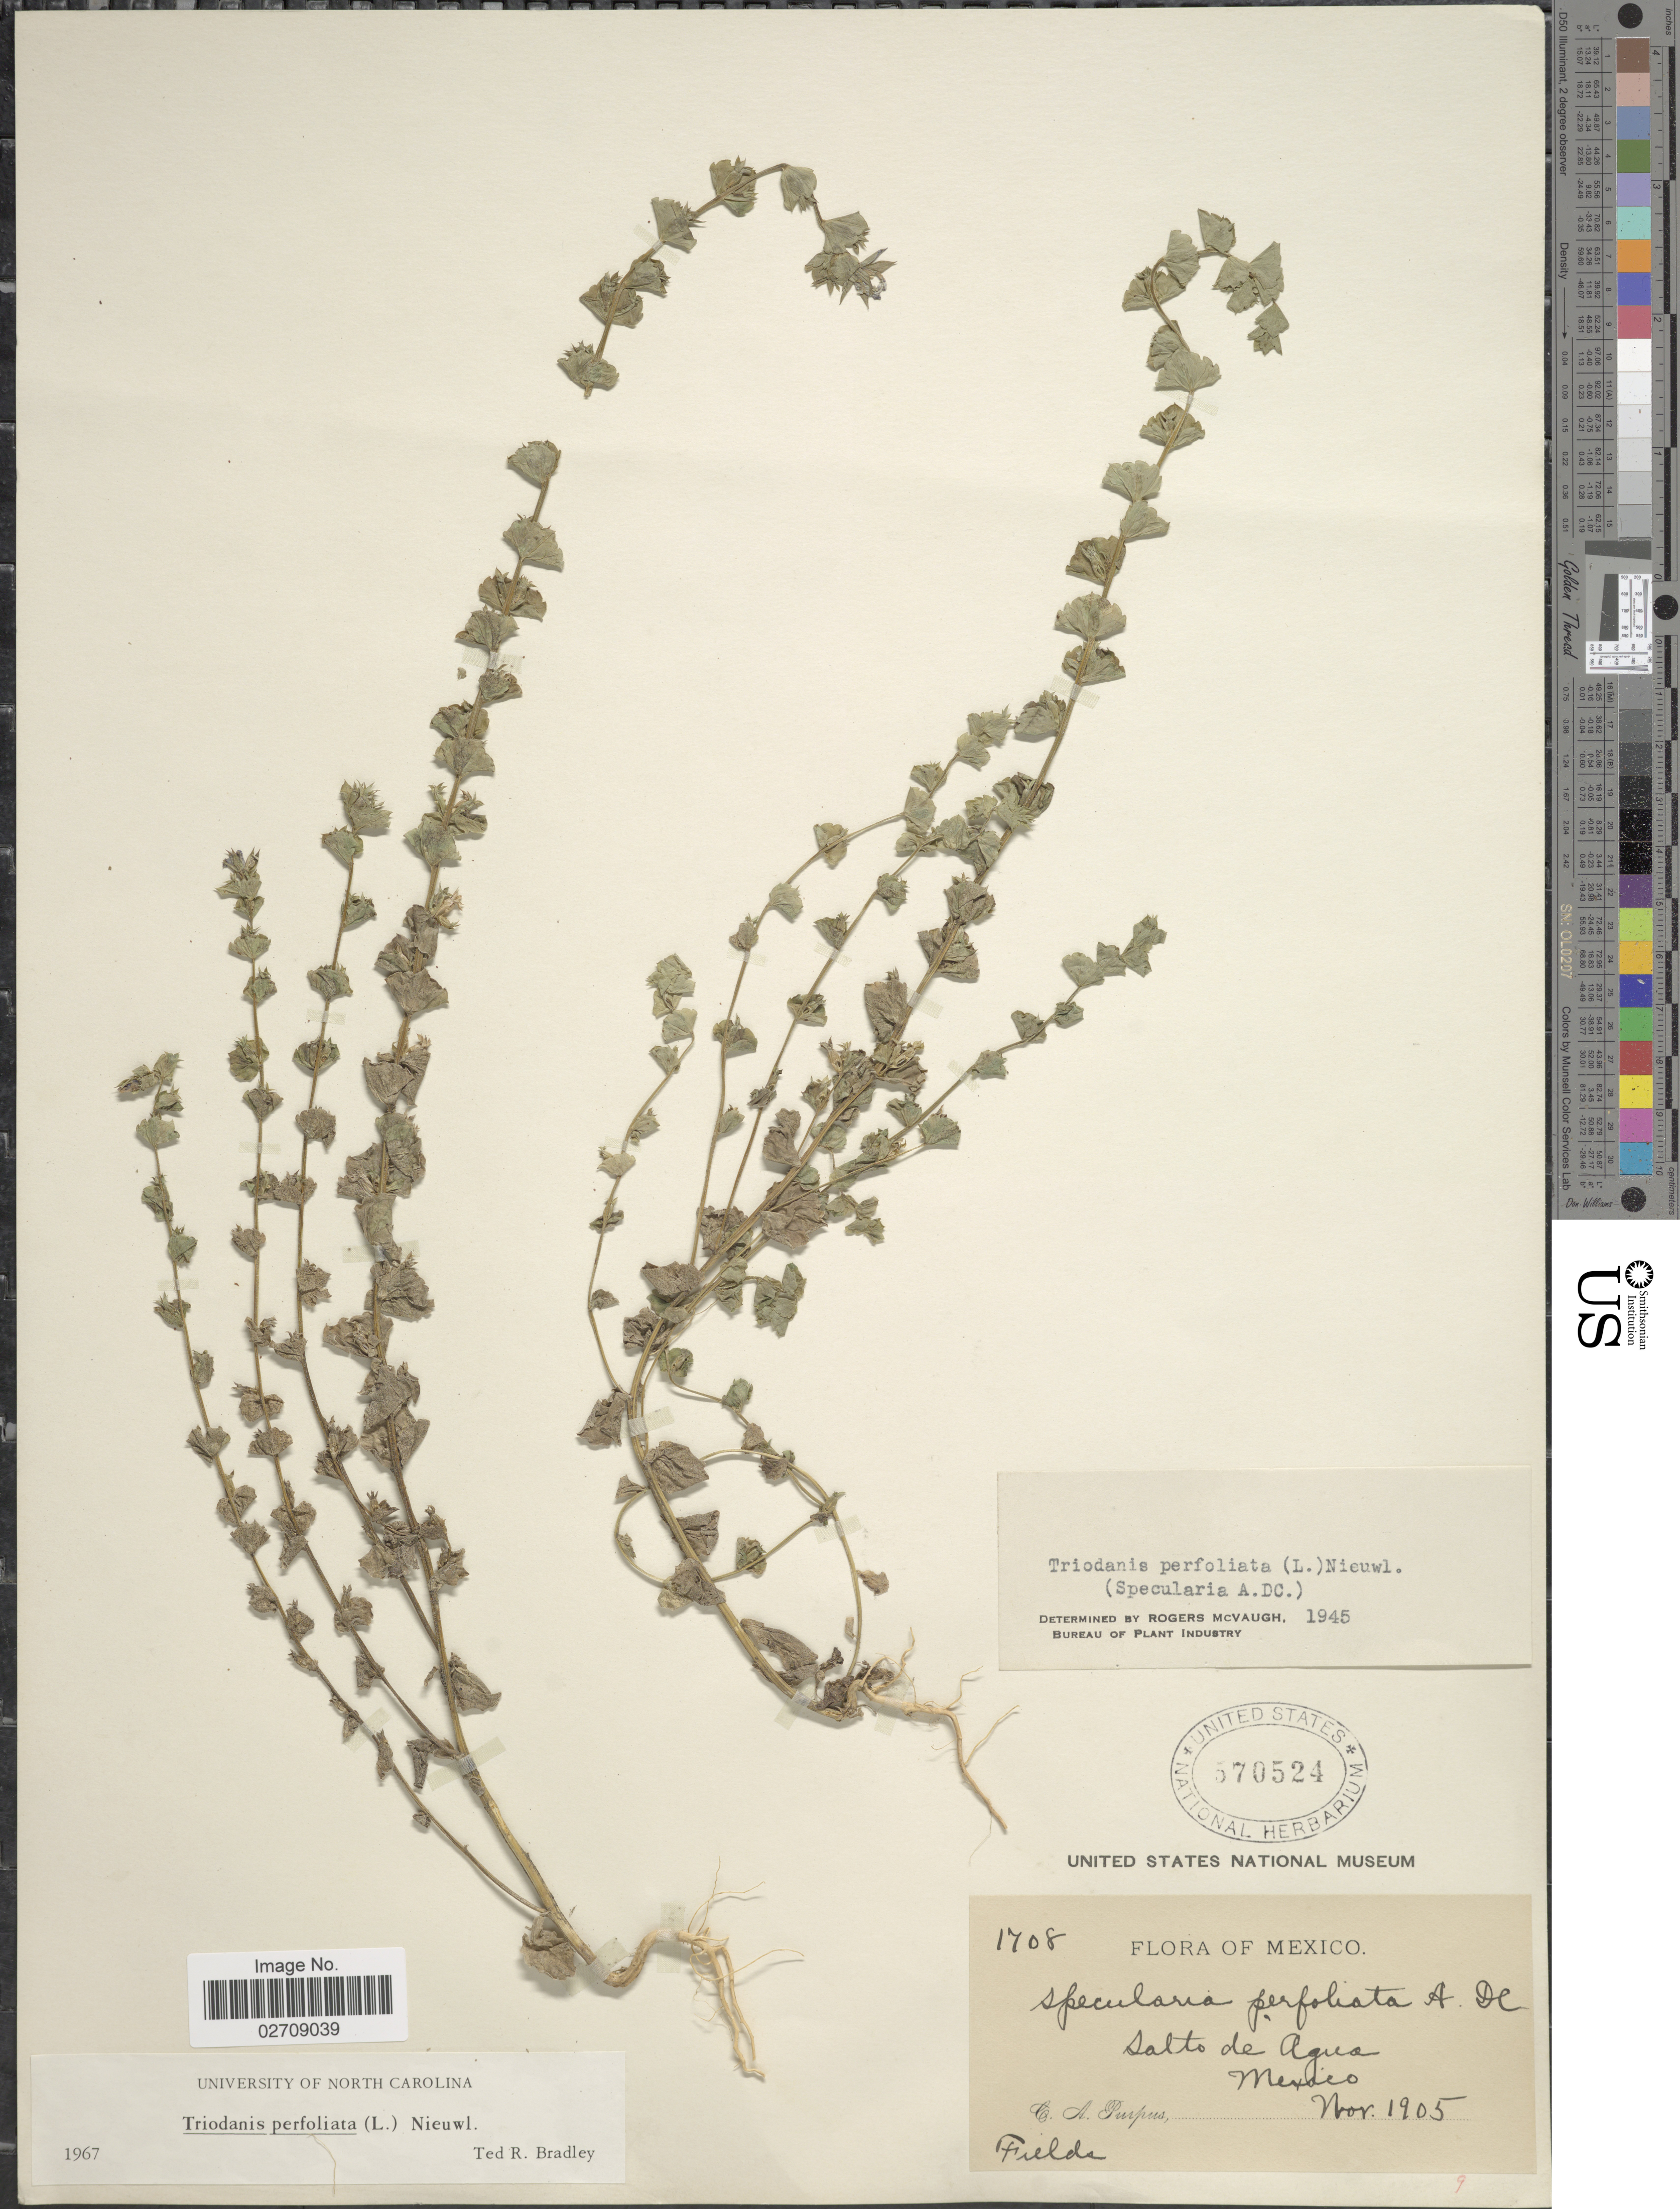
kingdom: Plantae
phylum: Tracheophyta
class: Magnoliopsida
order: Asterales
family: Campanulaceae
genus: Triodanis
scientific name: Triodanis perfoliata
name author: (L.) Nieuwl.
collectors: C. A. Purpus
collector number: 1708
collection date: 1905-11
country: Mexico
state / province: México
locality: Salto de Agua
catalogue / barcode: US 570524